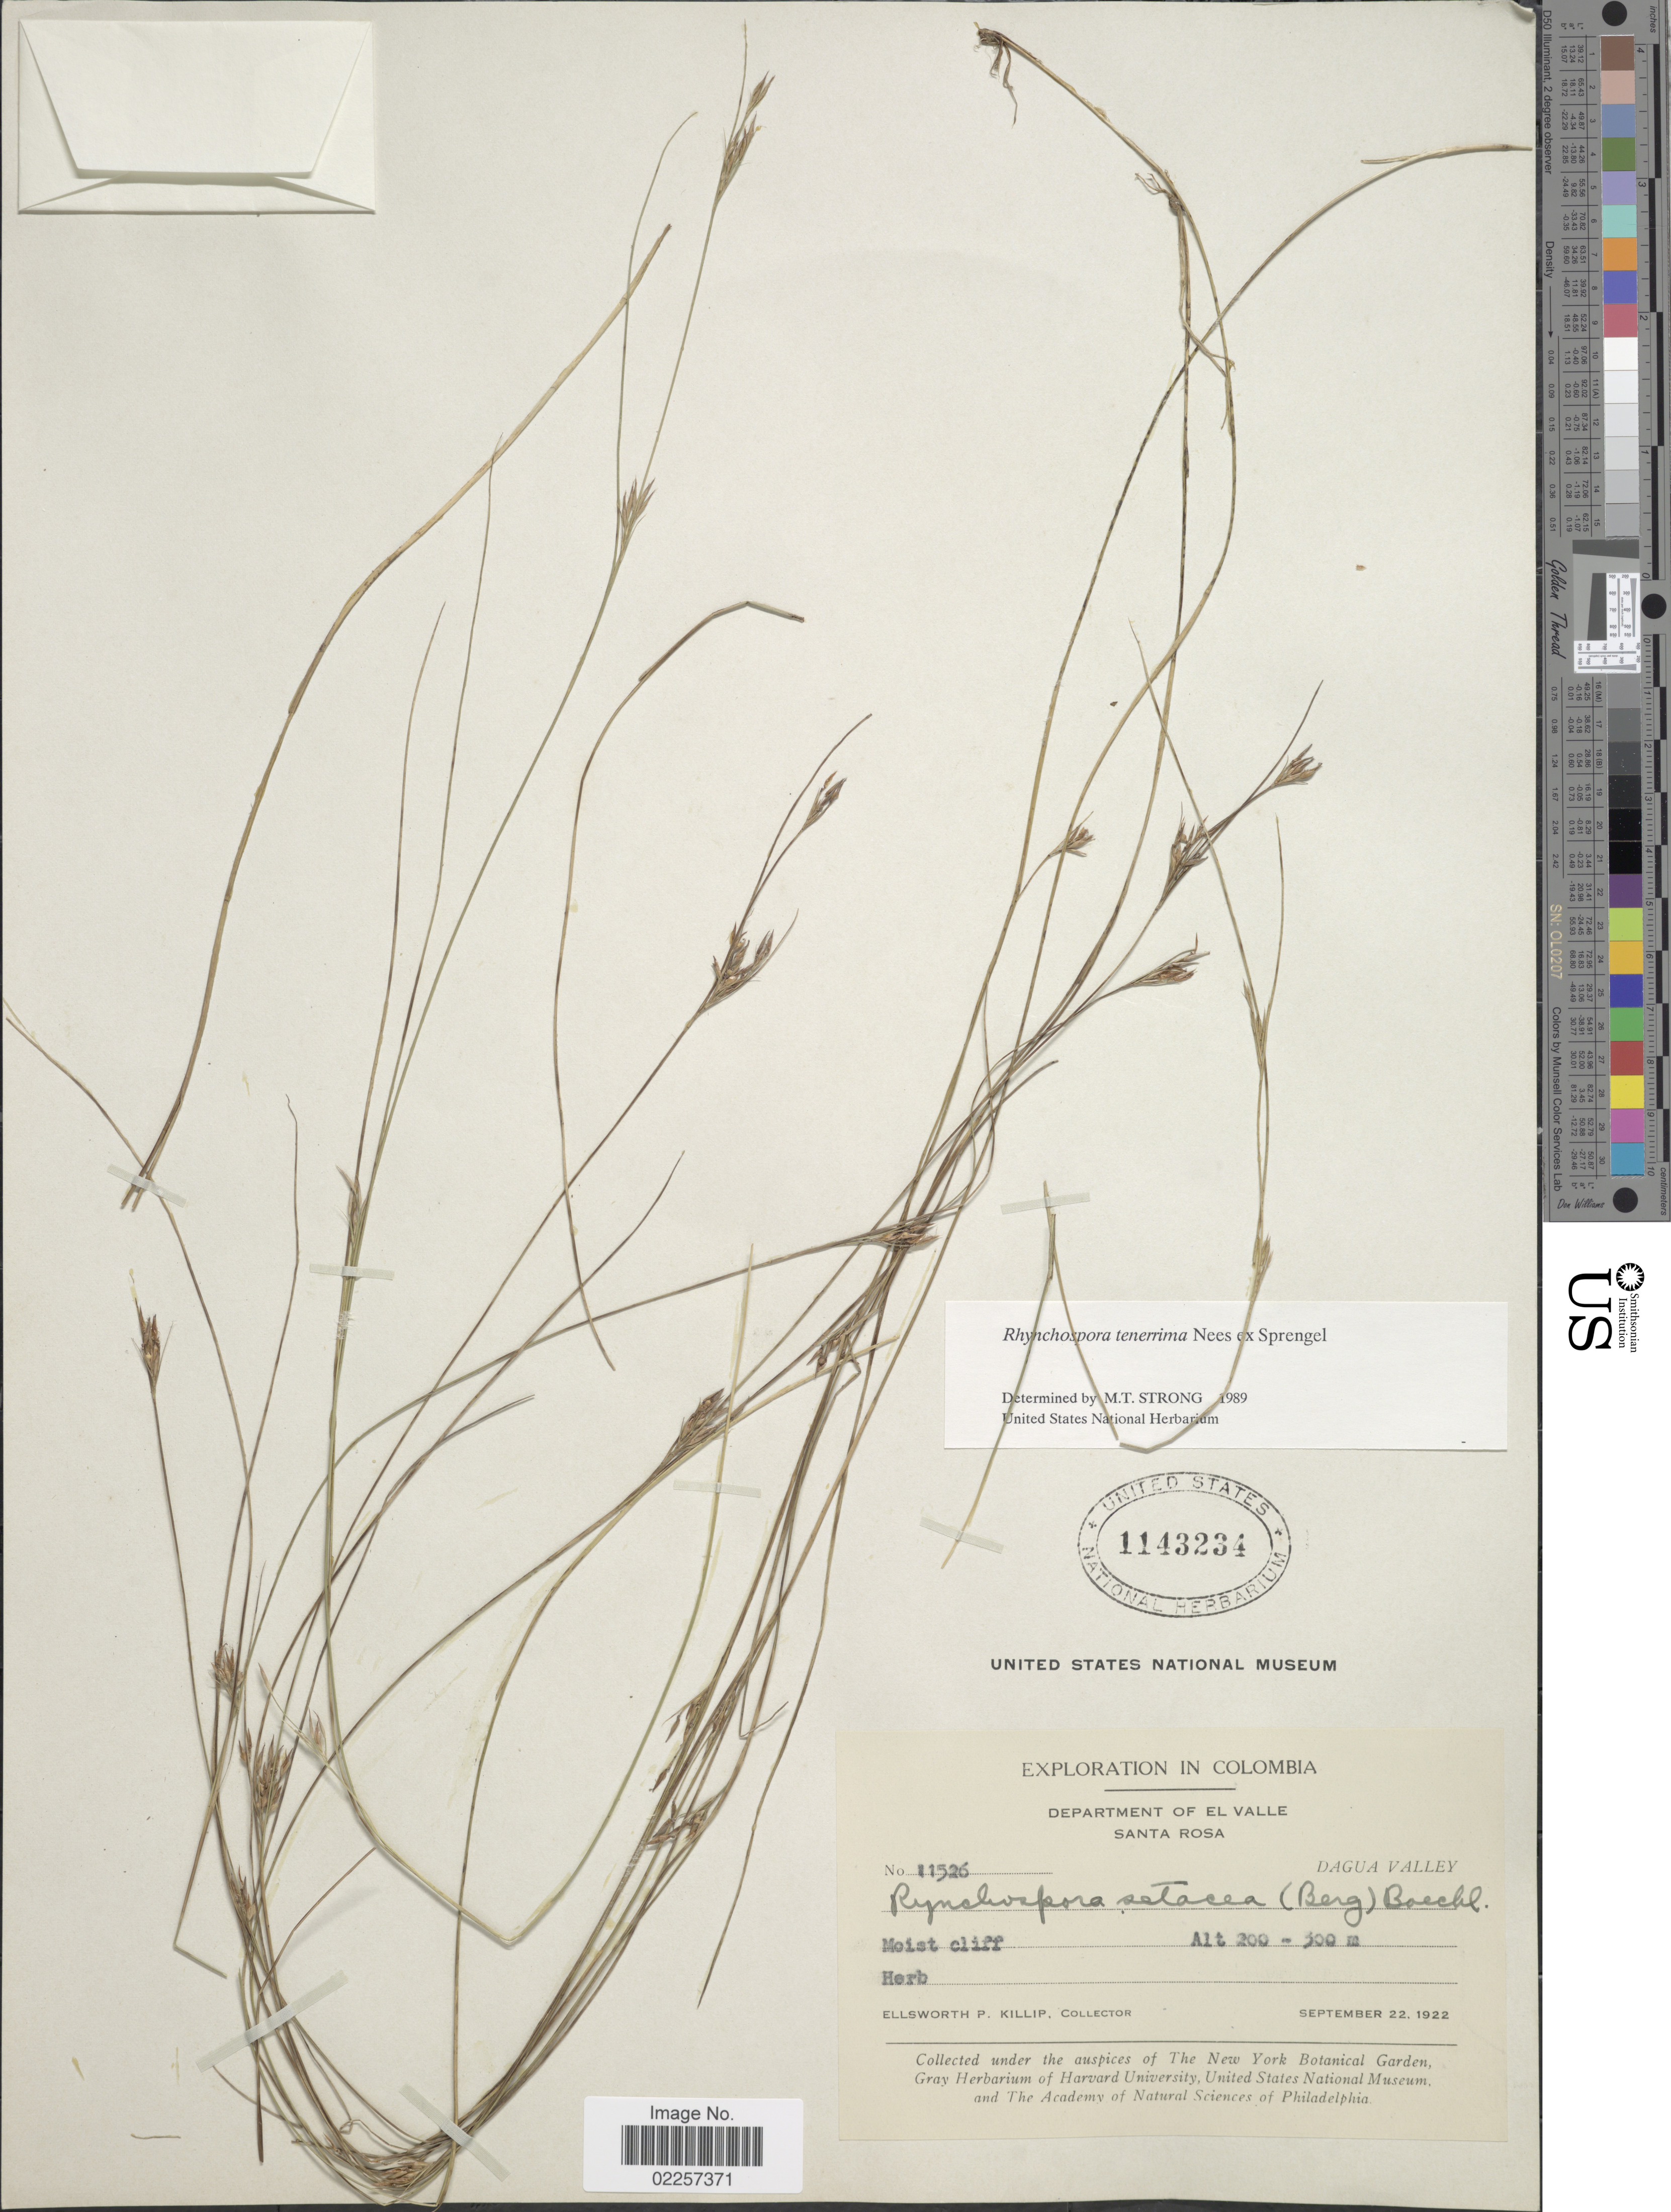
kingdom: Plantae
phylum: Tracheophyta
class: Liliopsida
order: Poales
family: Cyperaceae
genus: Rhynchospora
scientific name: Rhynchospora tenerrima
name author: Nees ex Spreng.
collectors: E. P. Killip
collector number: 11526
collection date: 1922-09-22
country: Colombia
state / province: Valle del Cauca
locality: Department of El Valle, Santa Rosa, Dagua Valley, moist cliff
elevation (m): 200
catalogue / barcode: US 1143234